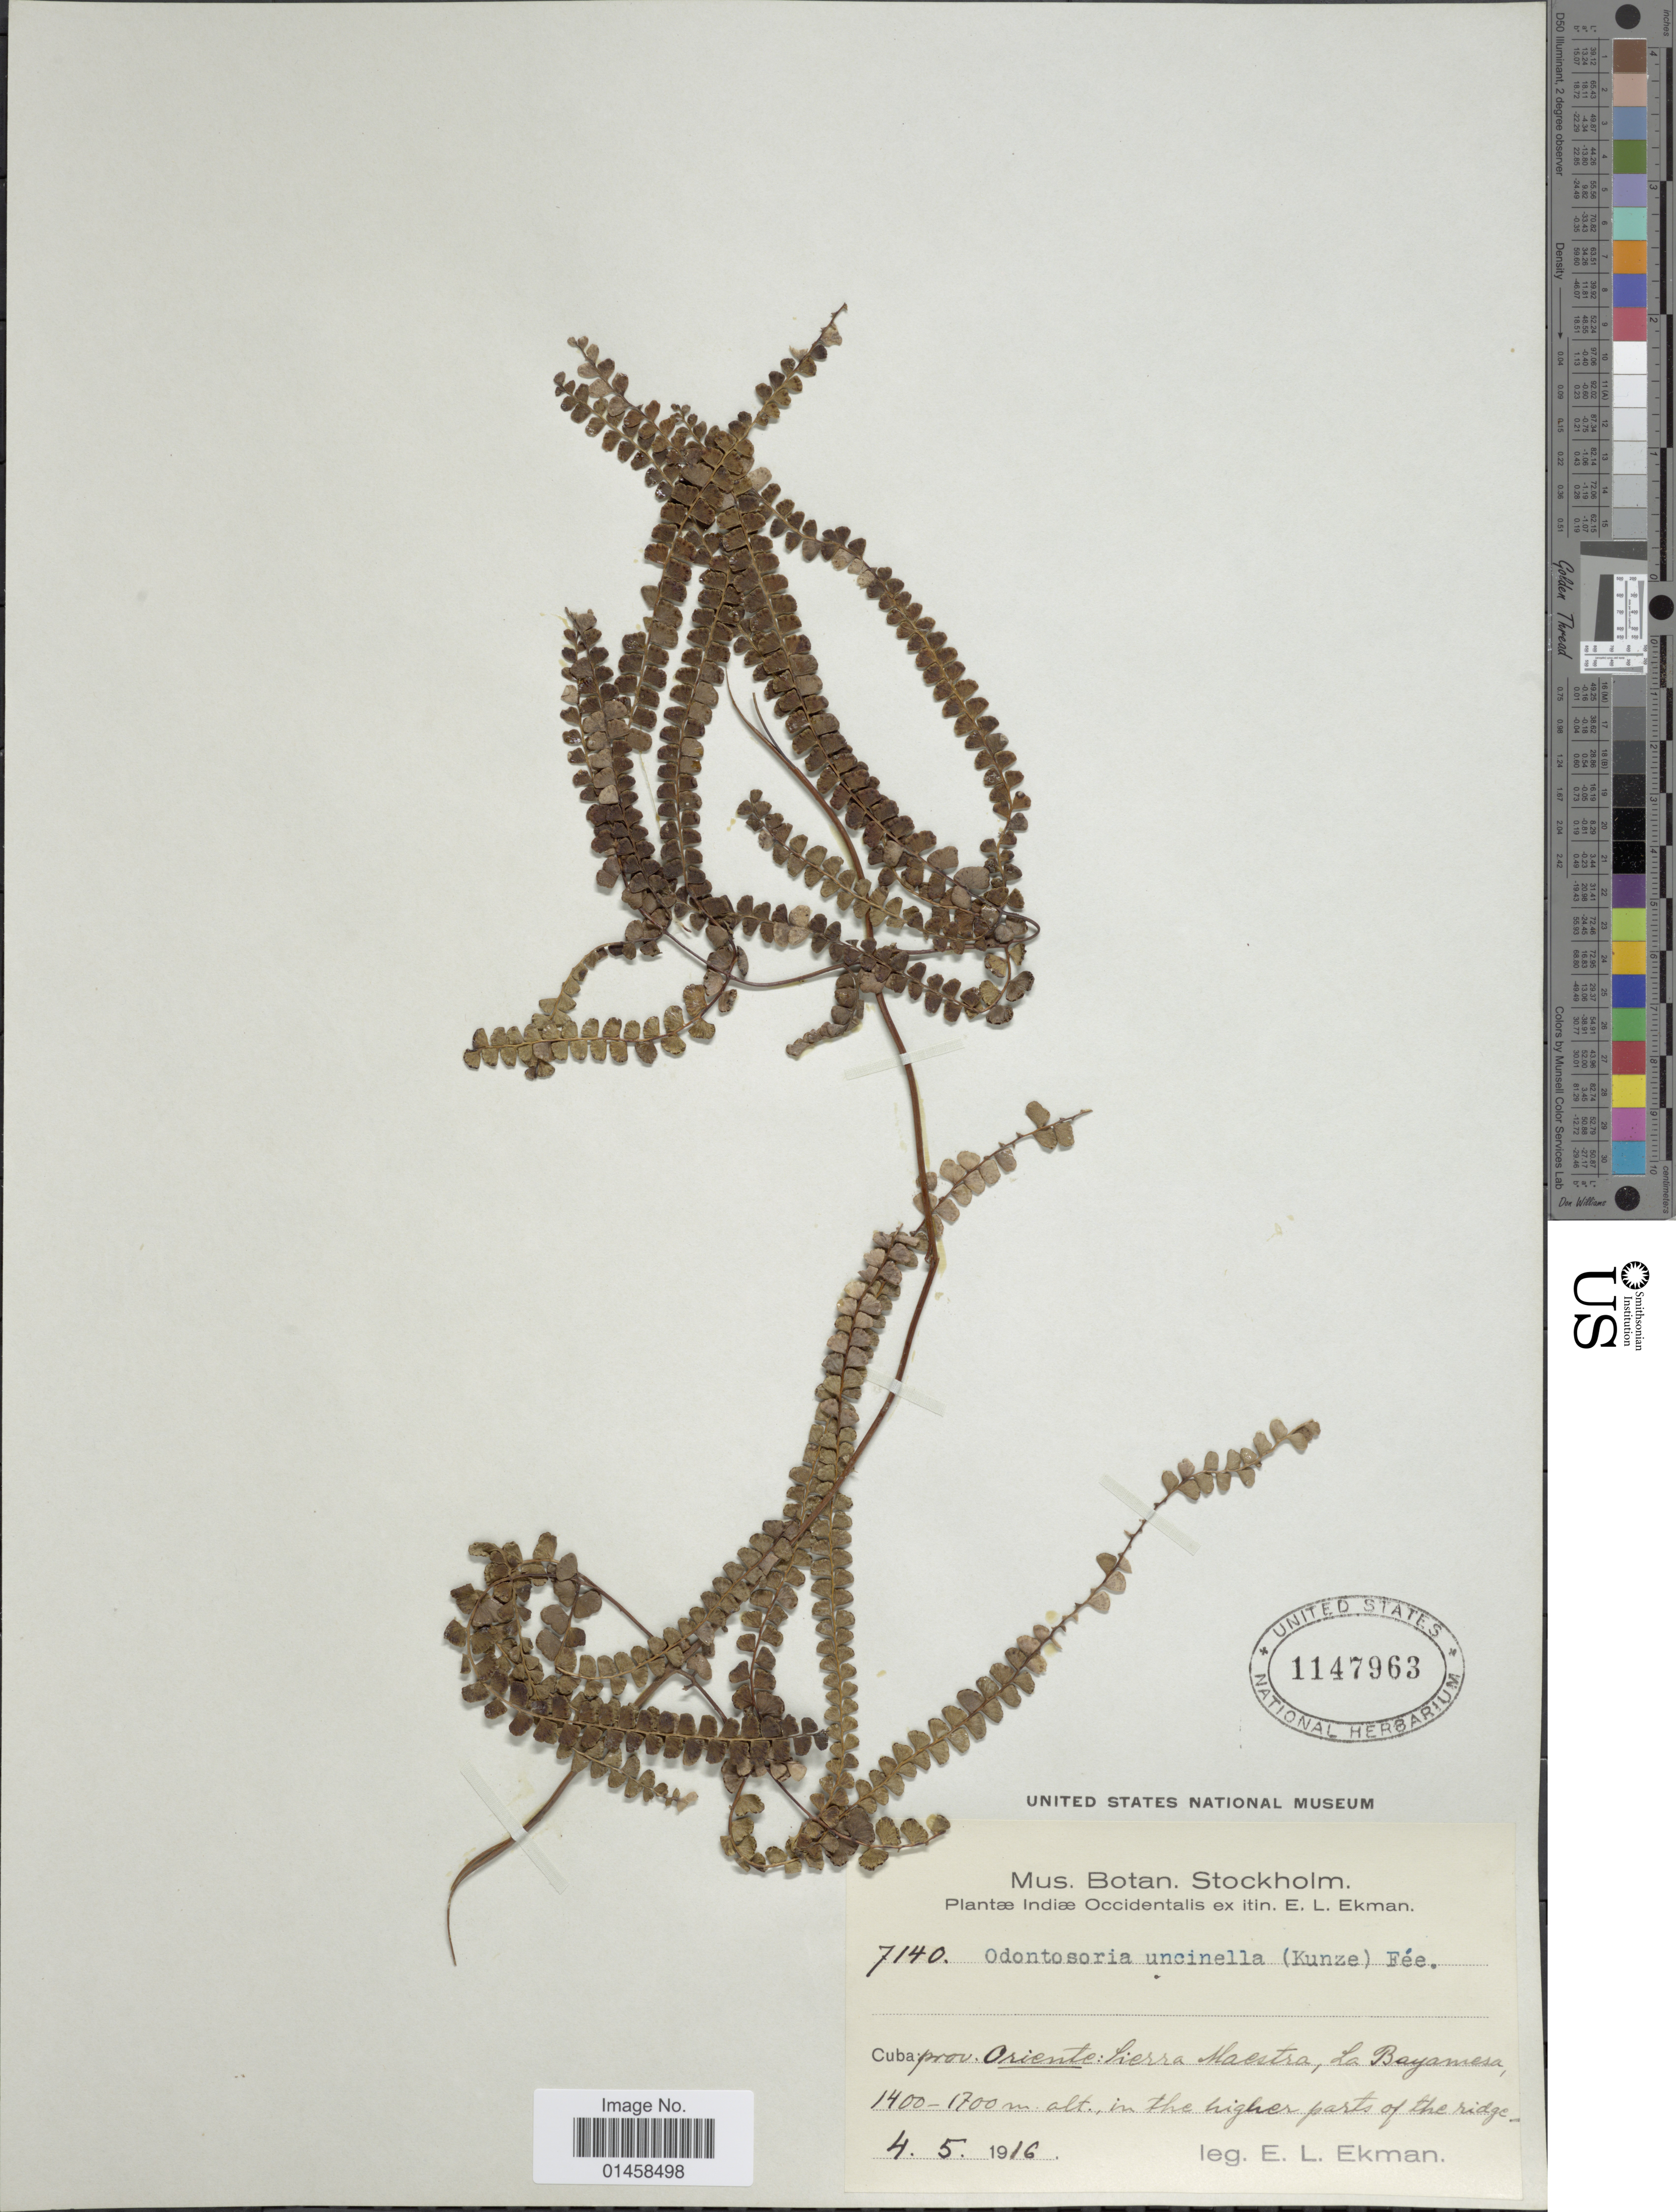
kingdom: Plantae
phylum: Tracheophyta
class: Polypodiopsida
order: Polypodiales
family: Lindsaeaceae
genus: Odontosoria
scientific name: Odontosoria scandens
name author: (Desv.) C. Chr.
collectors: E. L. Ekman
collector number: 7140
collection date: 1916-05-04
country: Cuba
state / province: Oriente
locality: Prov. Oriente, Sierra Maestra, La Bayamesa, in the higher parts of the ridge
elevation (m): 1400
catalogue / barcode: US 1147963